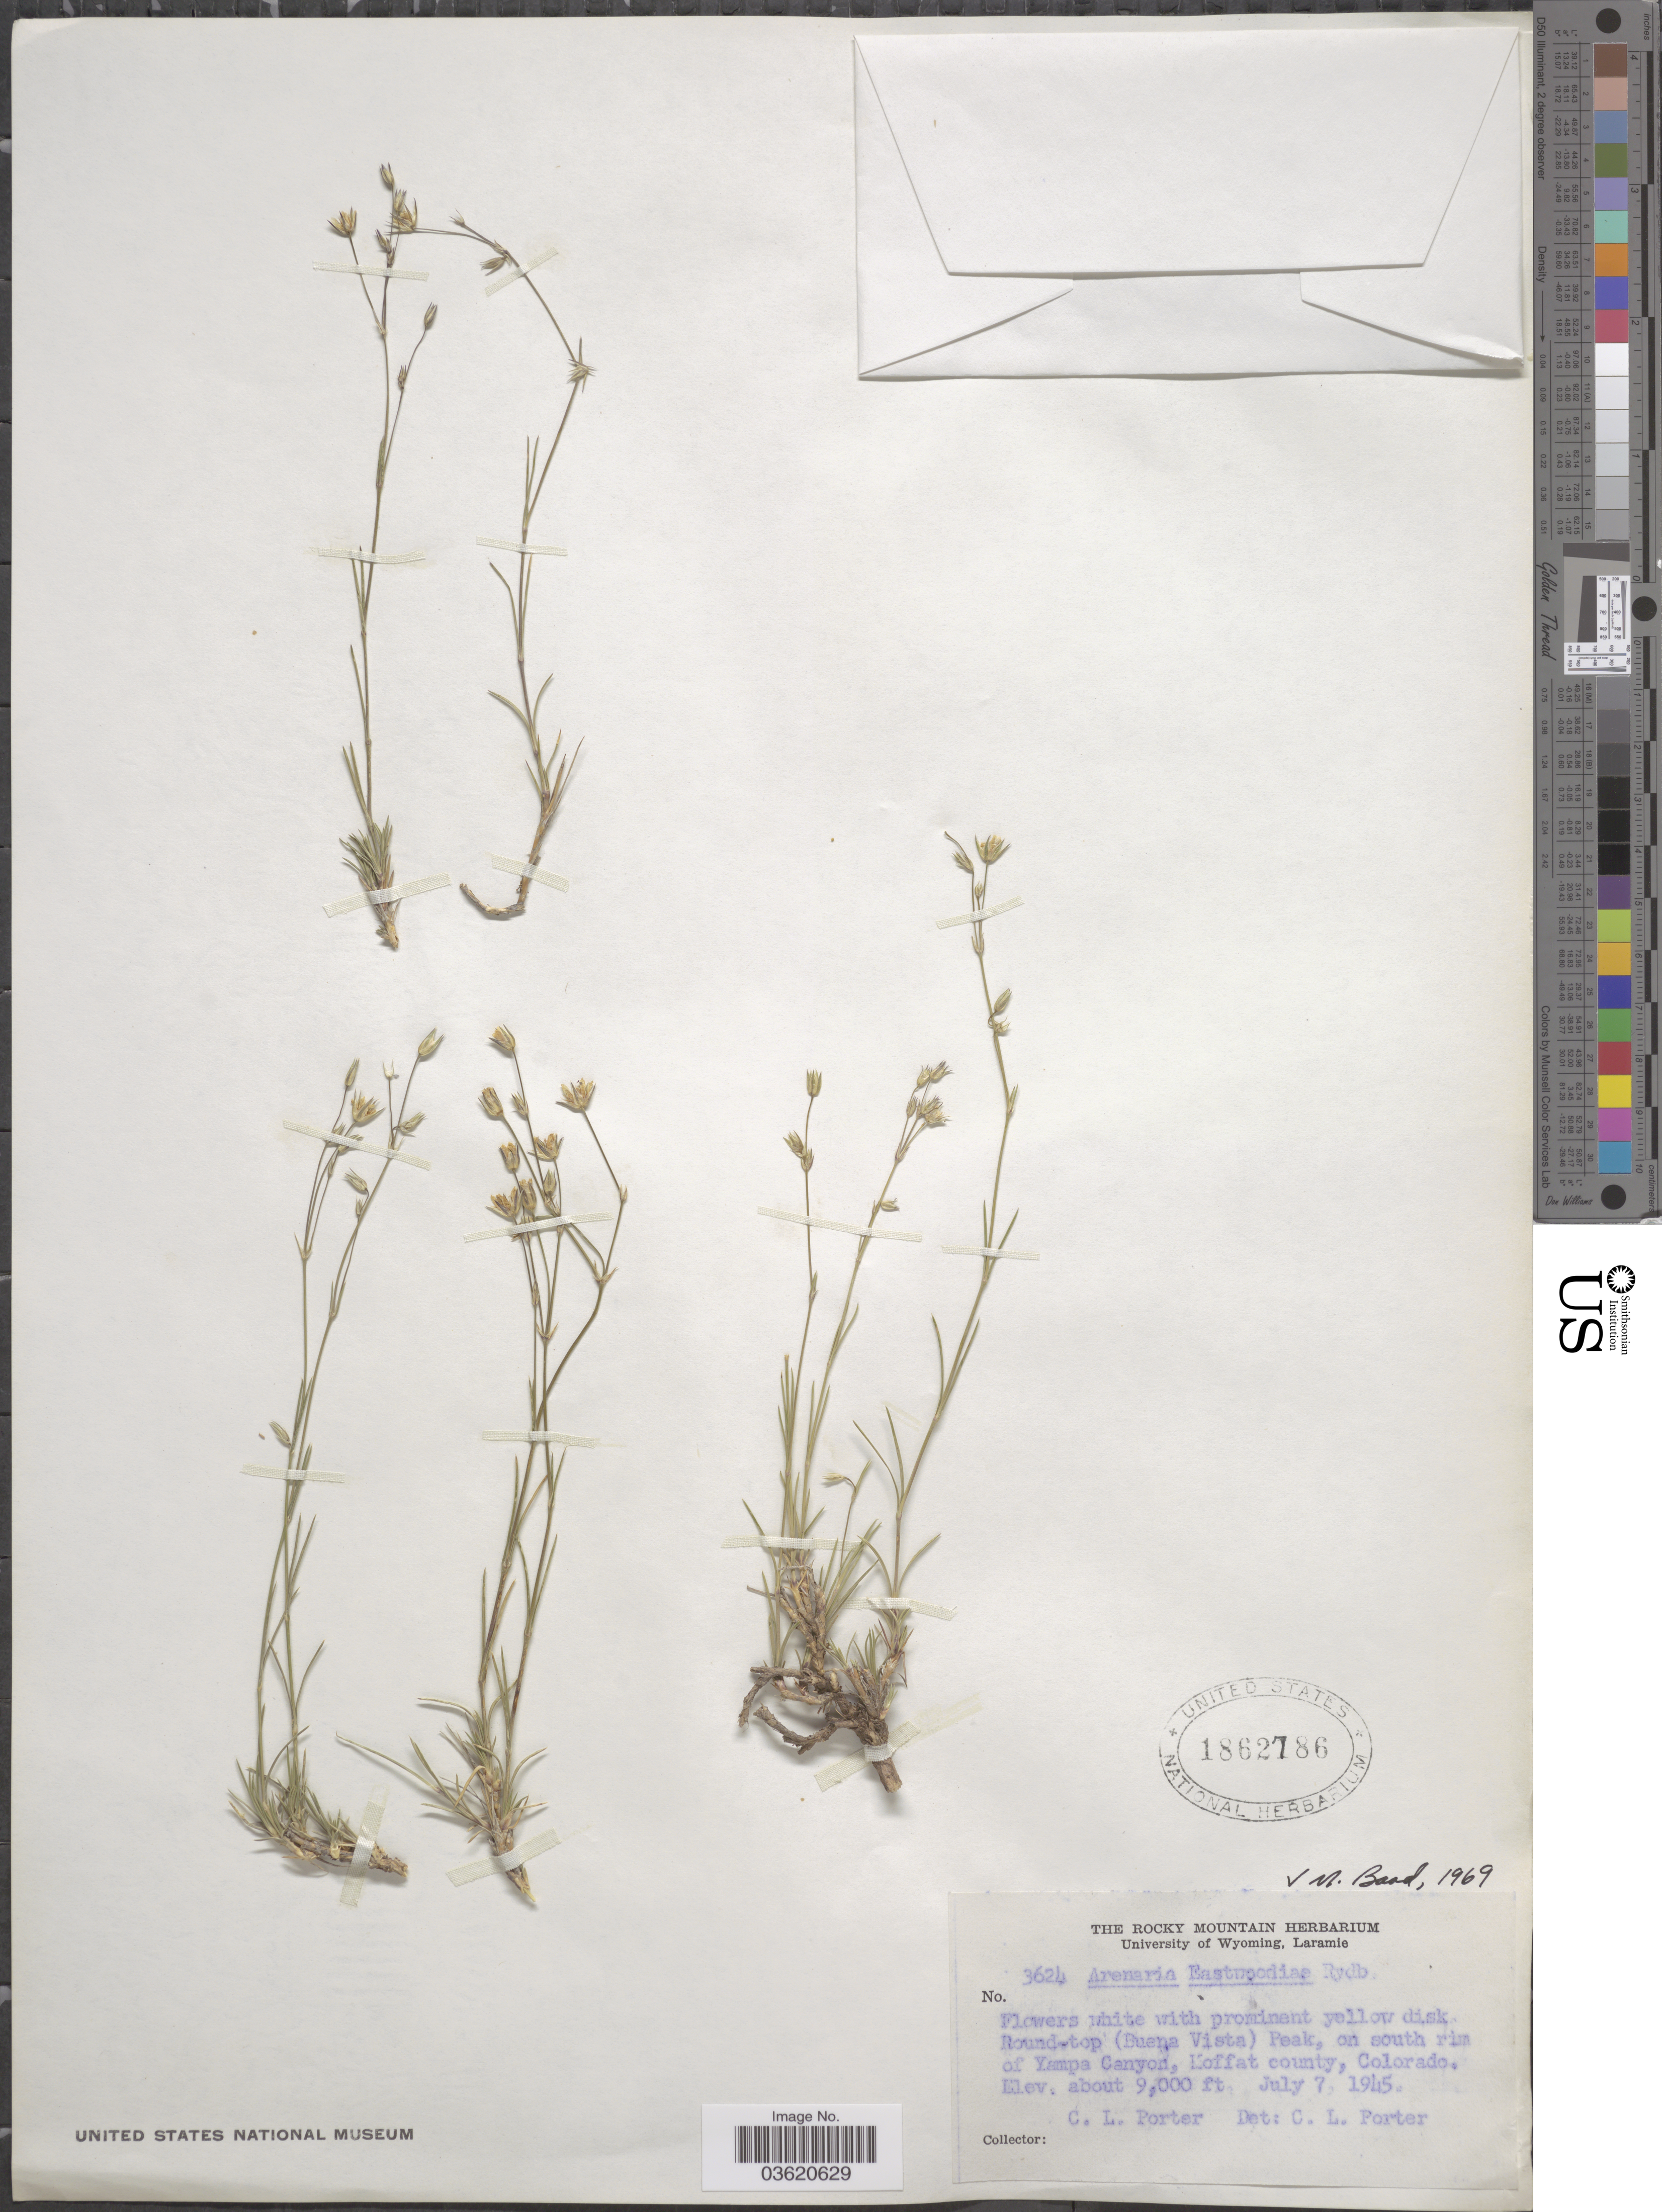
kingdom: Plantae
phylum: Tracheophyta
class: Magnoliopsida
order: Caryophyllales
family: Caryophyllaceae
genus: Eremogone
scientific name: Eremogone eastwoodiae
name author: (Rydb.) Ikonn.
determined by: Strong, Mark T., (BOT), Smithsonian Institution - National Museum of Natural History (UNITED STATES)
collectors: C. L. Porter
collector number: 3624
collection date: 1945-07-07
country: United States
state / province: Colorado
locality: Round-top (Buena Vista) Peak, on south rim of Yampa Canyon, Moffat county.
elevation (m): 2743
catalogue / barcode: US 1862786